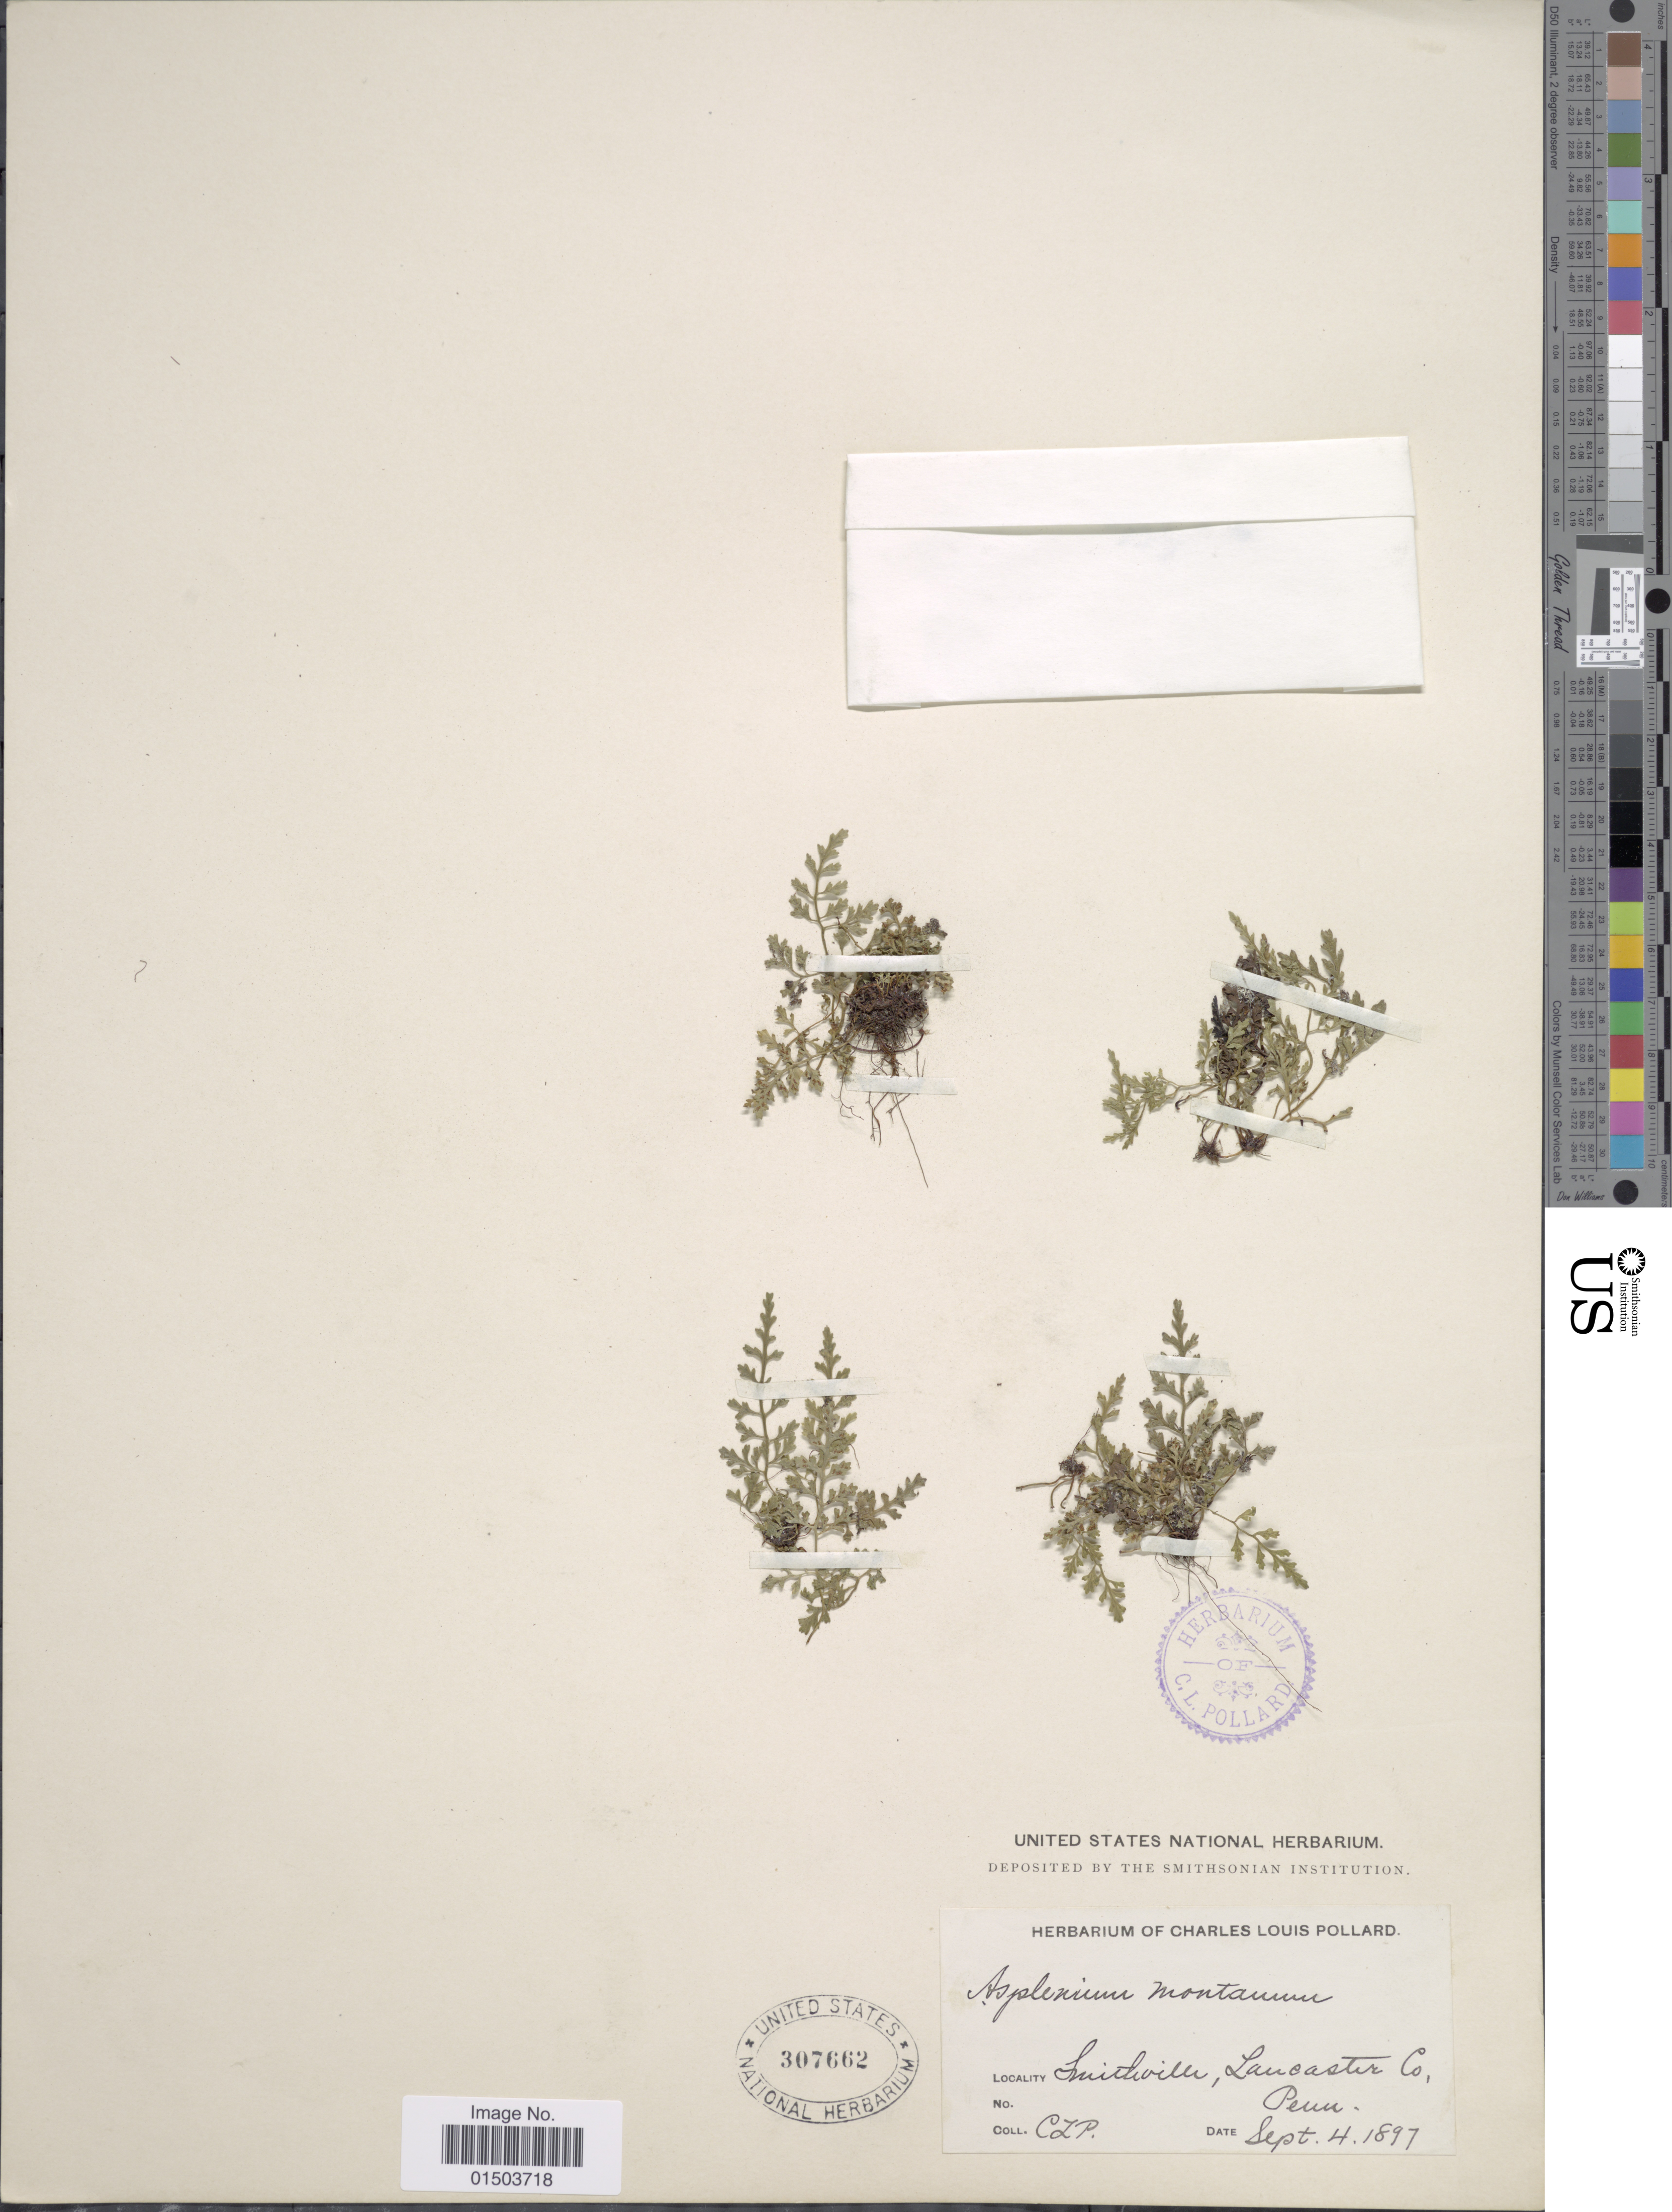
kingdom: Plantae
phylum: Tracheophyta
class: Polypodiopsida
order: Polypodiales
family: Aspleniaceae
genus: Asplenium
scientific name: Asplenium montanum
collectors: C. L. Pollard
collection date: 1897-09-04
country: United States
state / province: Pennsylvania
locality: Smithville, Lancaster Co.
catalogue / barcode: US 307662